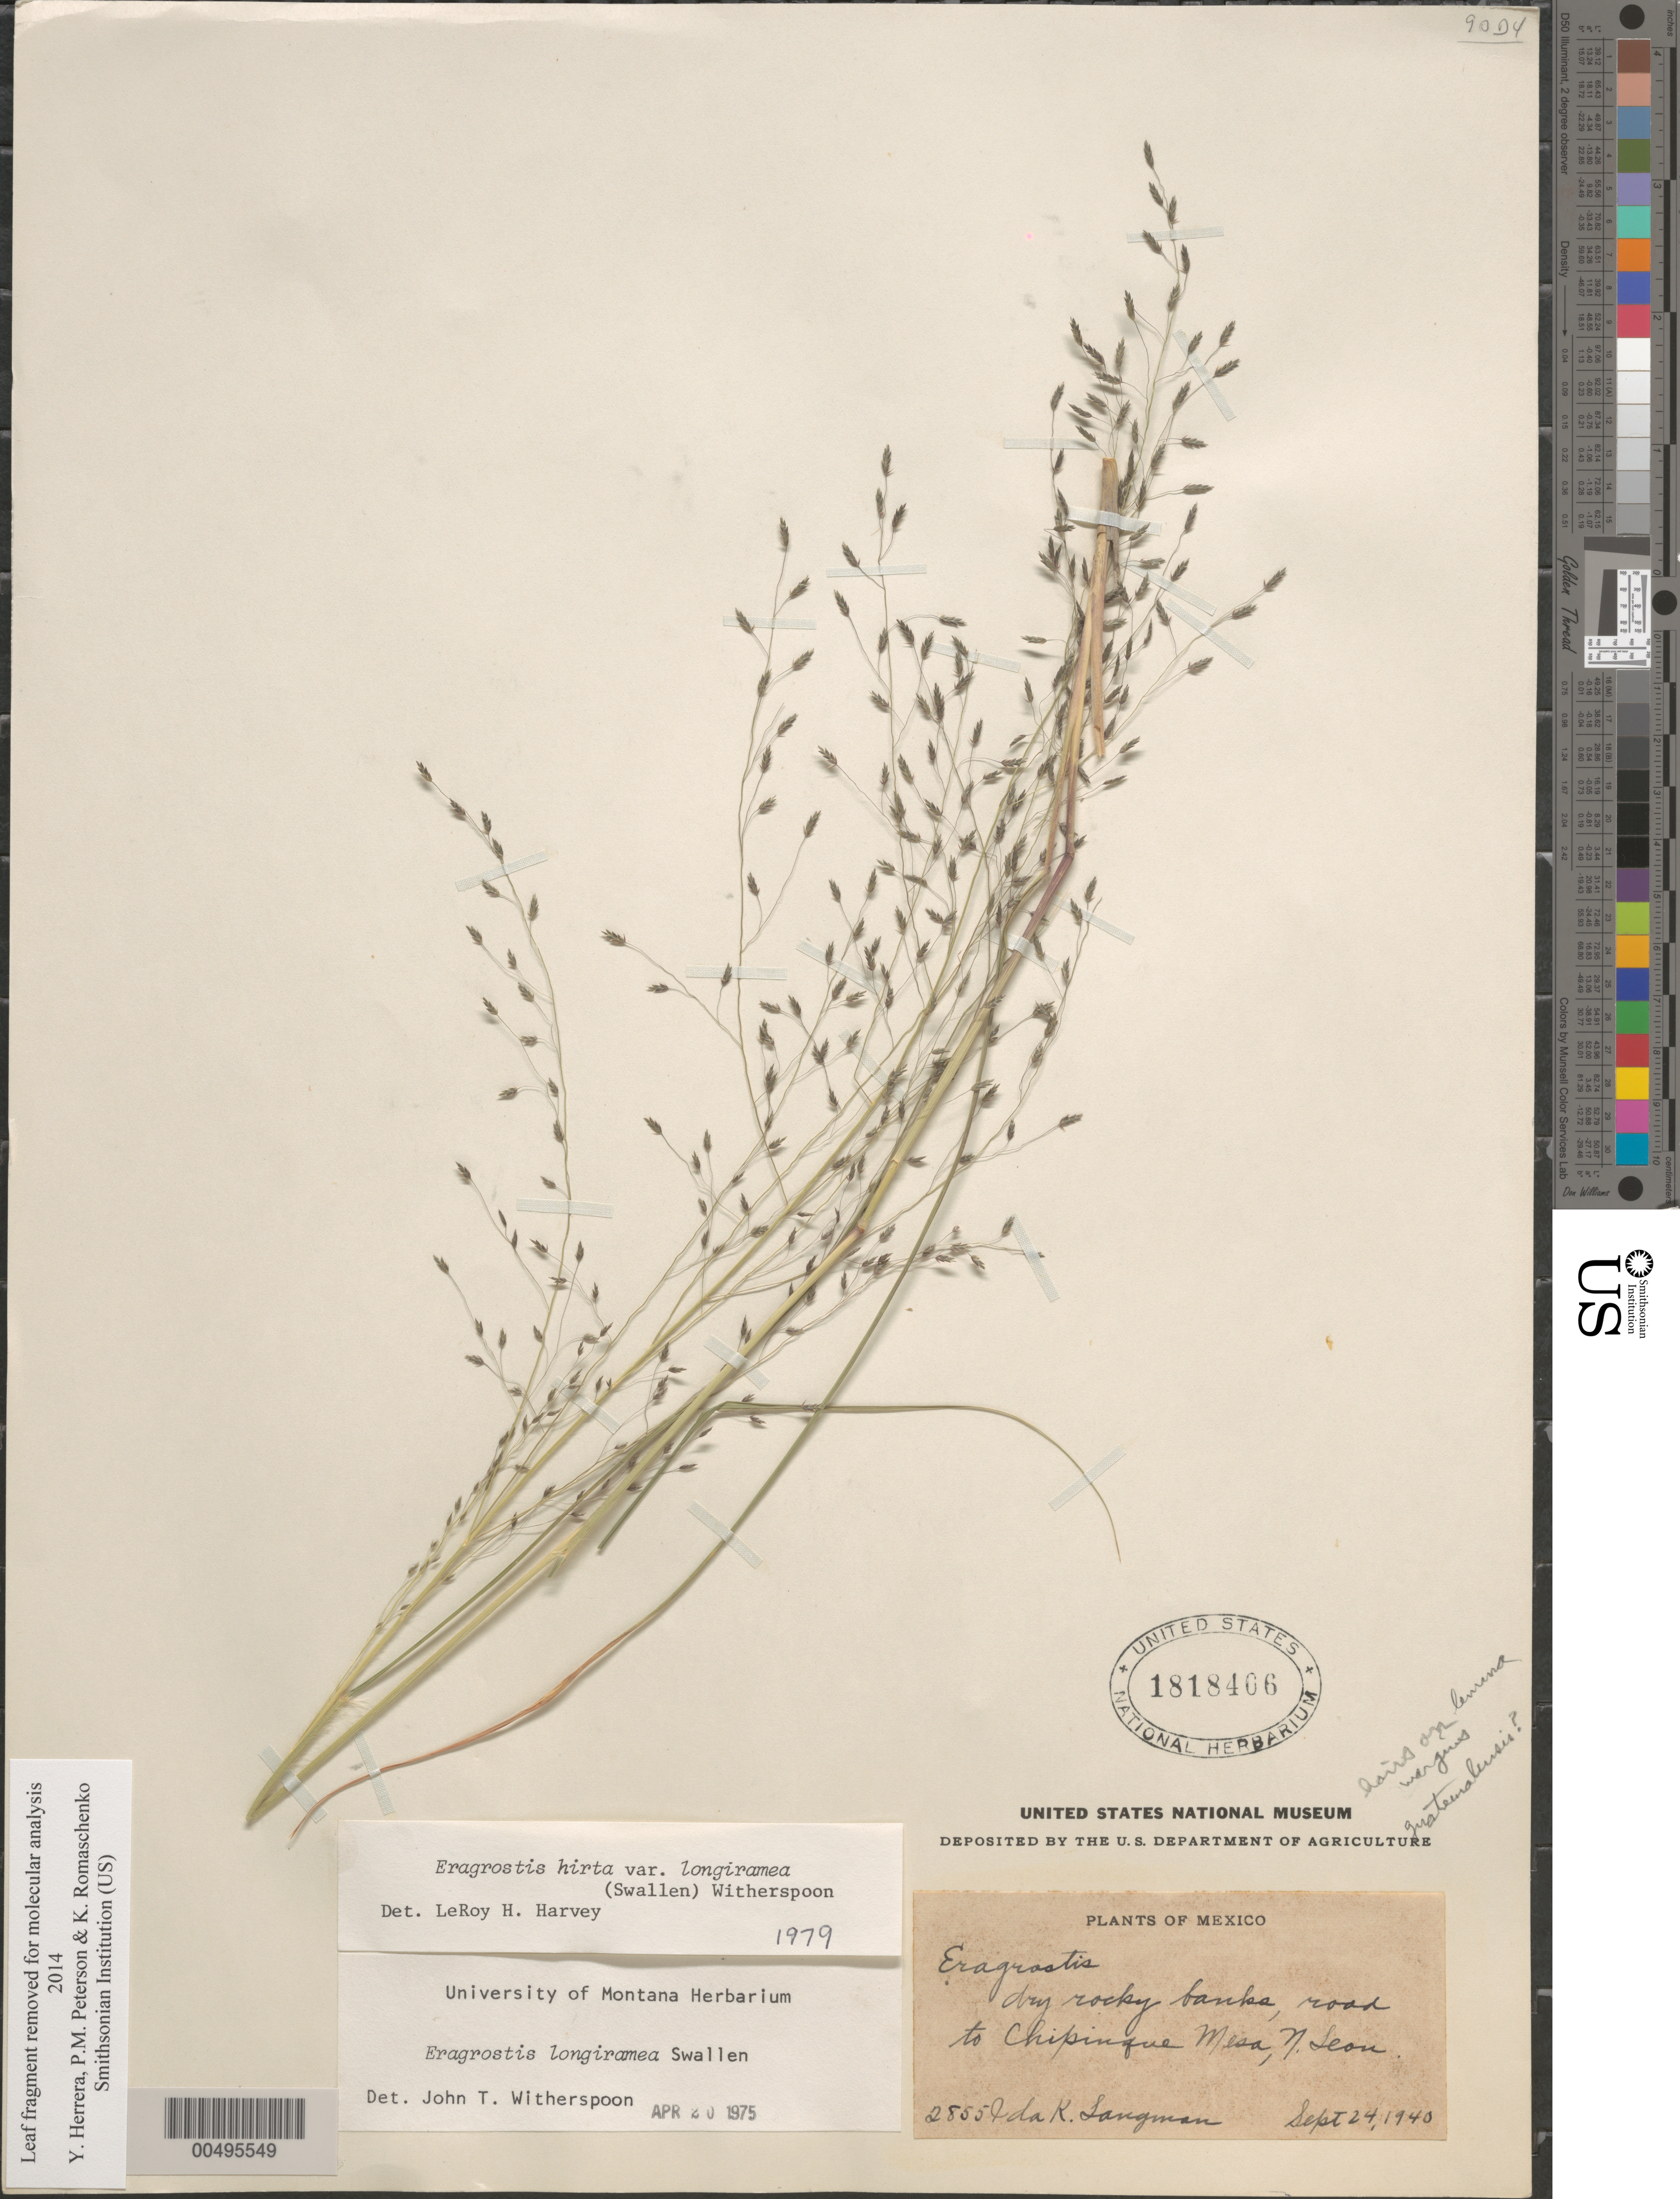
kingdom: Plantae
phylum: Tracheophyta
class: Liliopsida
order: Poales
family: Poaceae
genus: Eragrostis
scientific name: Eragrostis hirta var. longiramea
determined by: Harvey, L. H.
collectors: I. Langman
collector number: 2855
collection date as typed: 24 Sep 1940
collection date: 1940-09-24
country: Mexico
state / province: Nuevo León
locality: Rd to Chipinque Mesa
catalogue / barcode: US 1818406